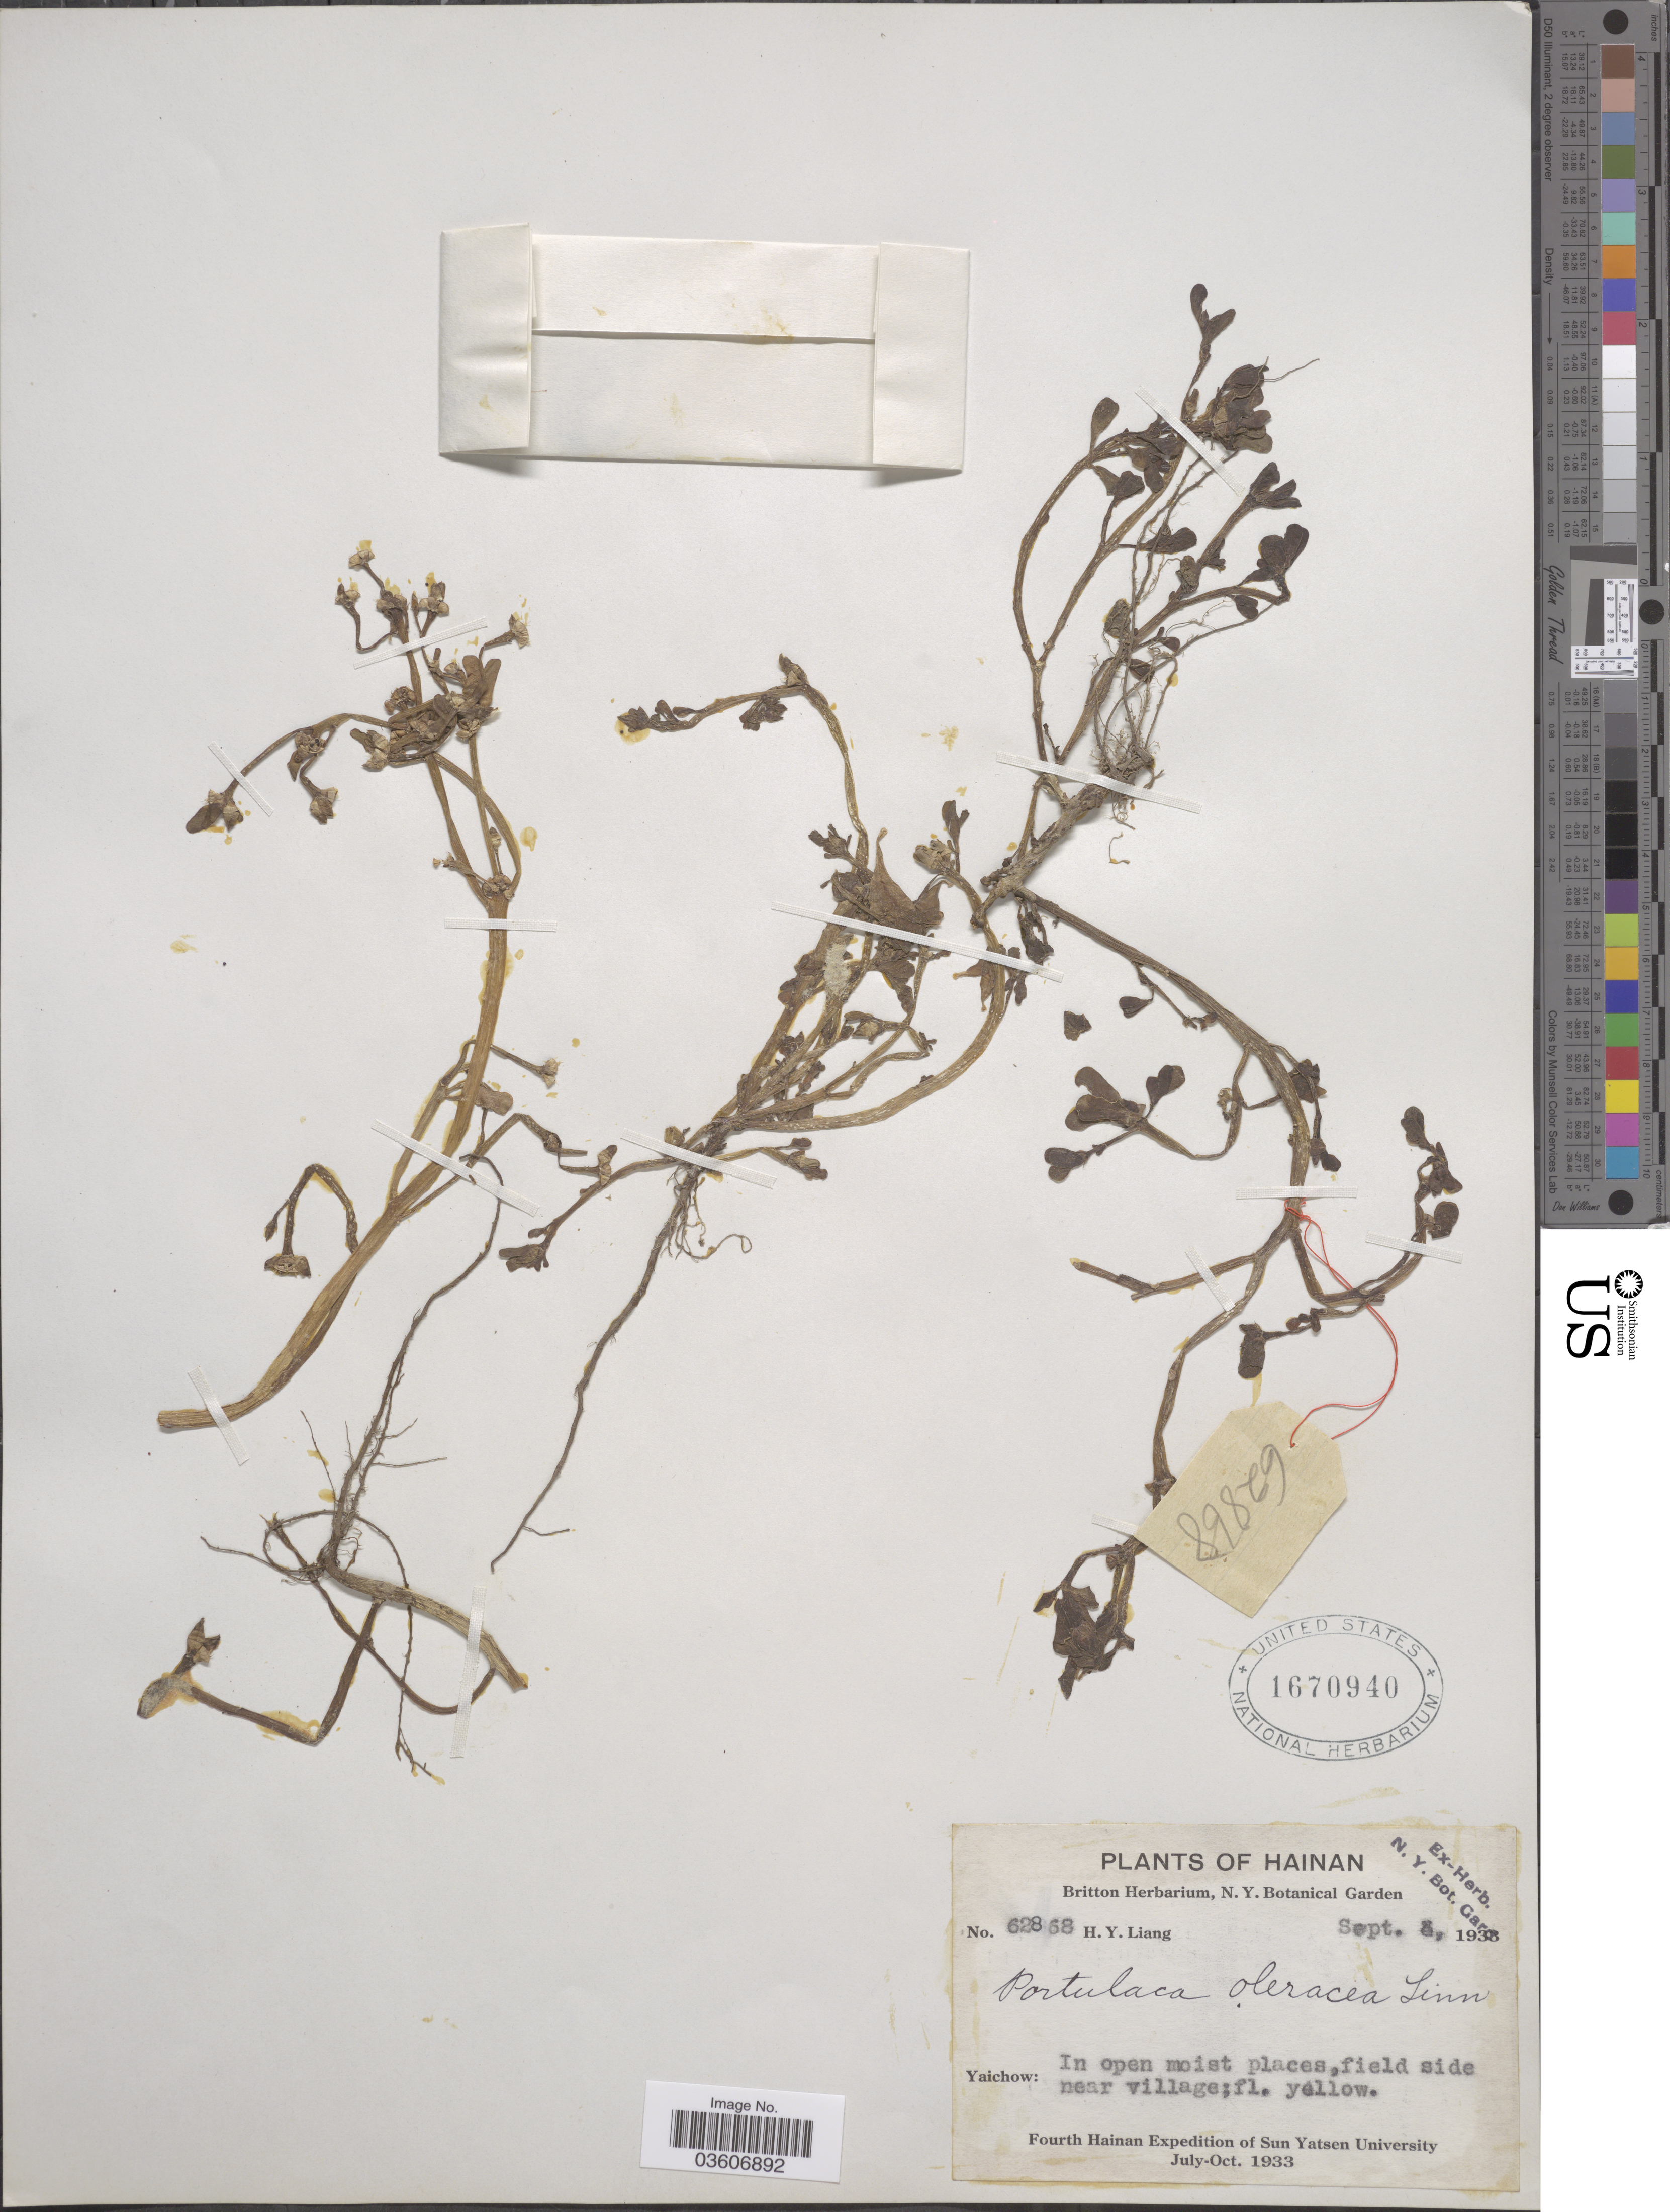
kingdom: Plantae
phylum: Tracheophyta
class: Magnoliopsida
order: Caryophyllales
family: Portulacaceae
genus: Portulaca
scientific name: Portulaca oleracea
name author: L.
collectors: H. Y. Liang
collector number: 62868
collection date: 1933-09-08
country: China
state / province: Hainan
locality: Yaichow: In open moist places, field side near village.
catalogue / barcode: US 1670940